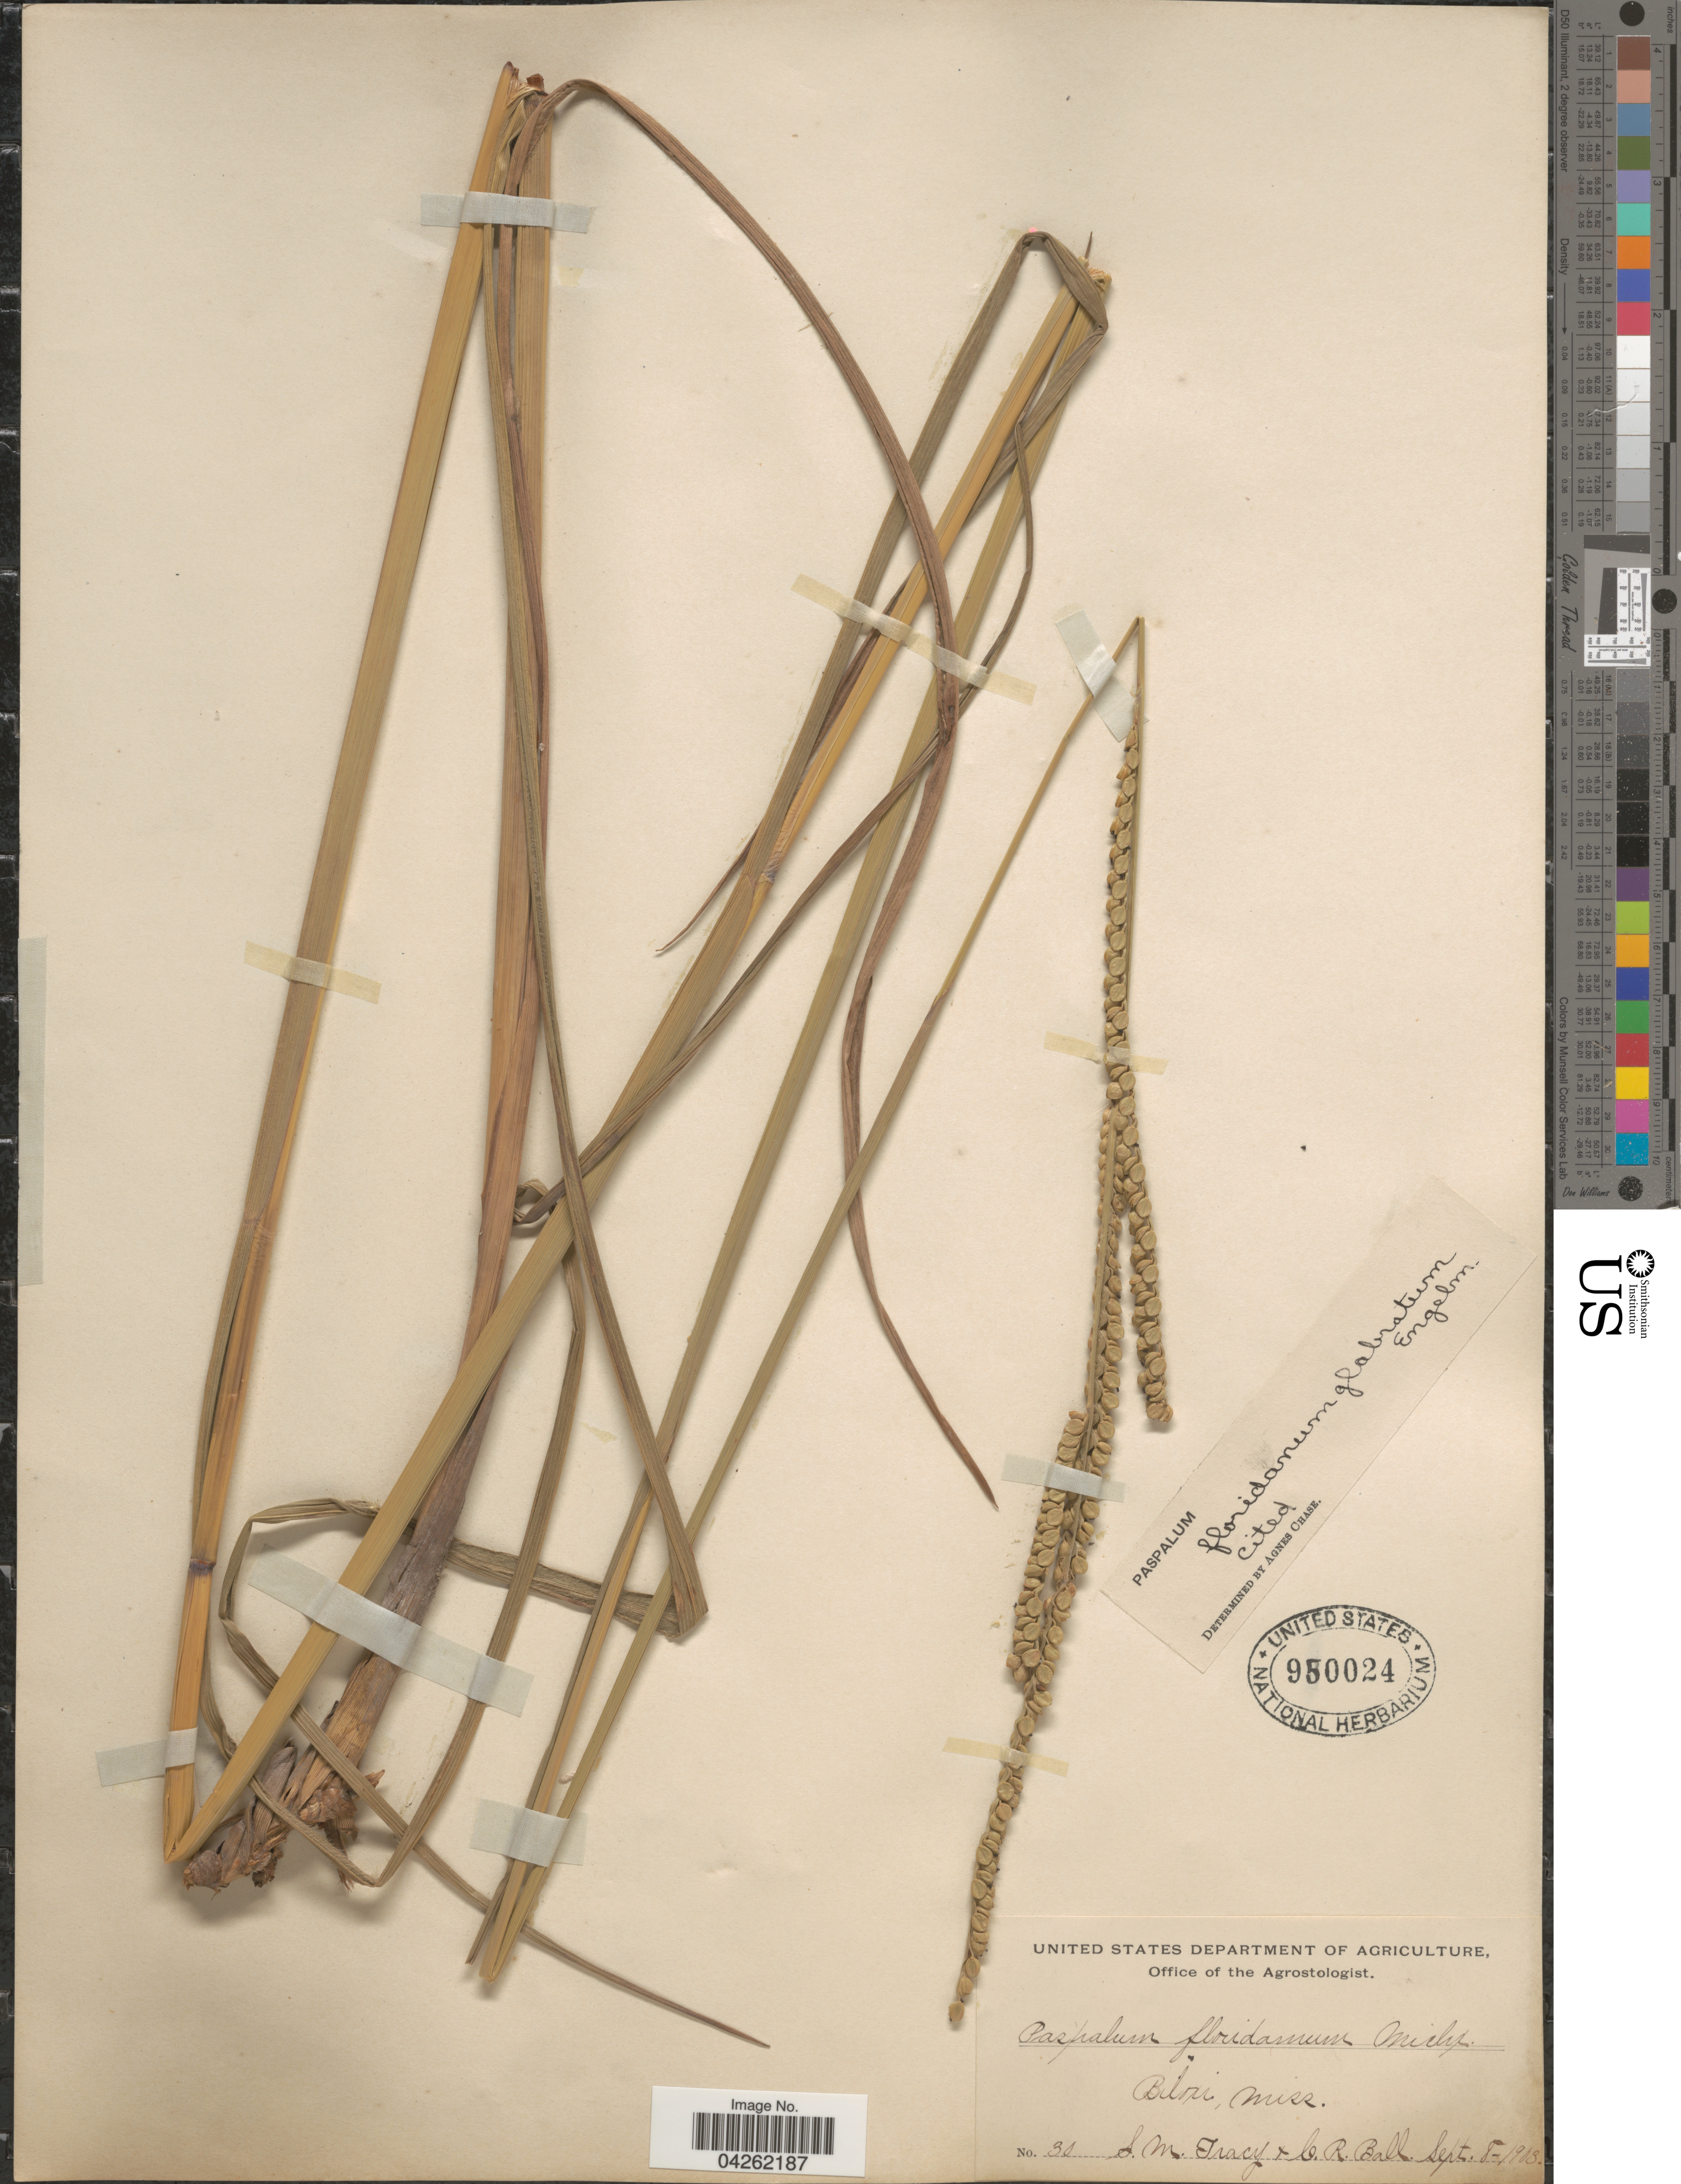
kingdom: Plantae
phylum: Tracheophyta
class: Liliopsida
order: Poales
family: Poaceae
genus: Paspalum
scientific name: Paspalum floridanum var. glabratum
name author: Engelm. ex Vasey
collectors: S. M. Tracy & C. R. Ball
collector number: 30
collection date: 1903-09-08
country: United States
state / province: Mississippi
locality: Biloxi.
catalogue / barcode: US 950024